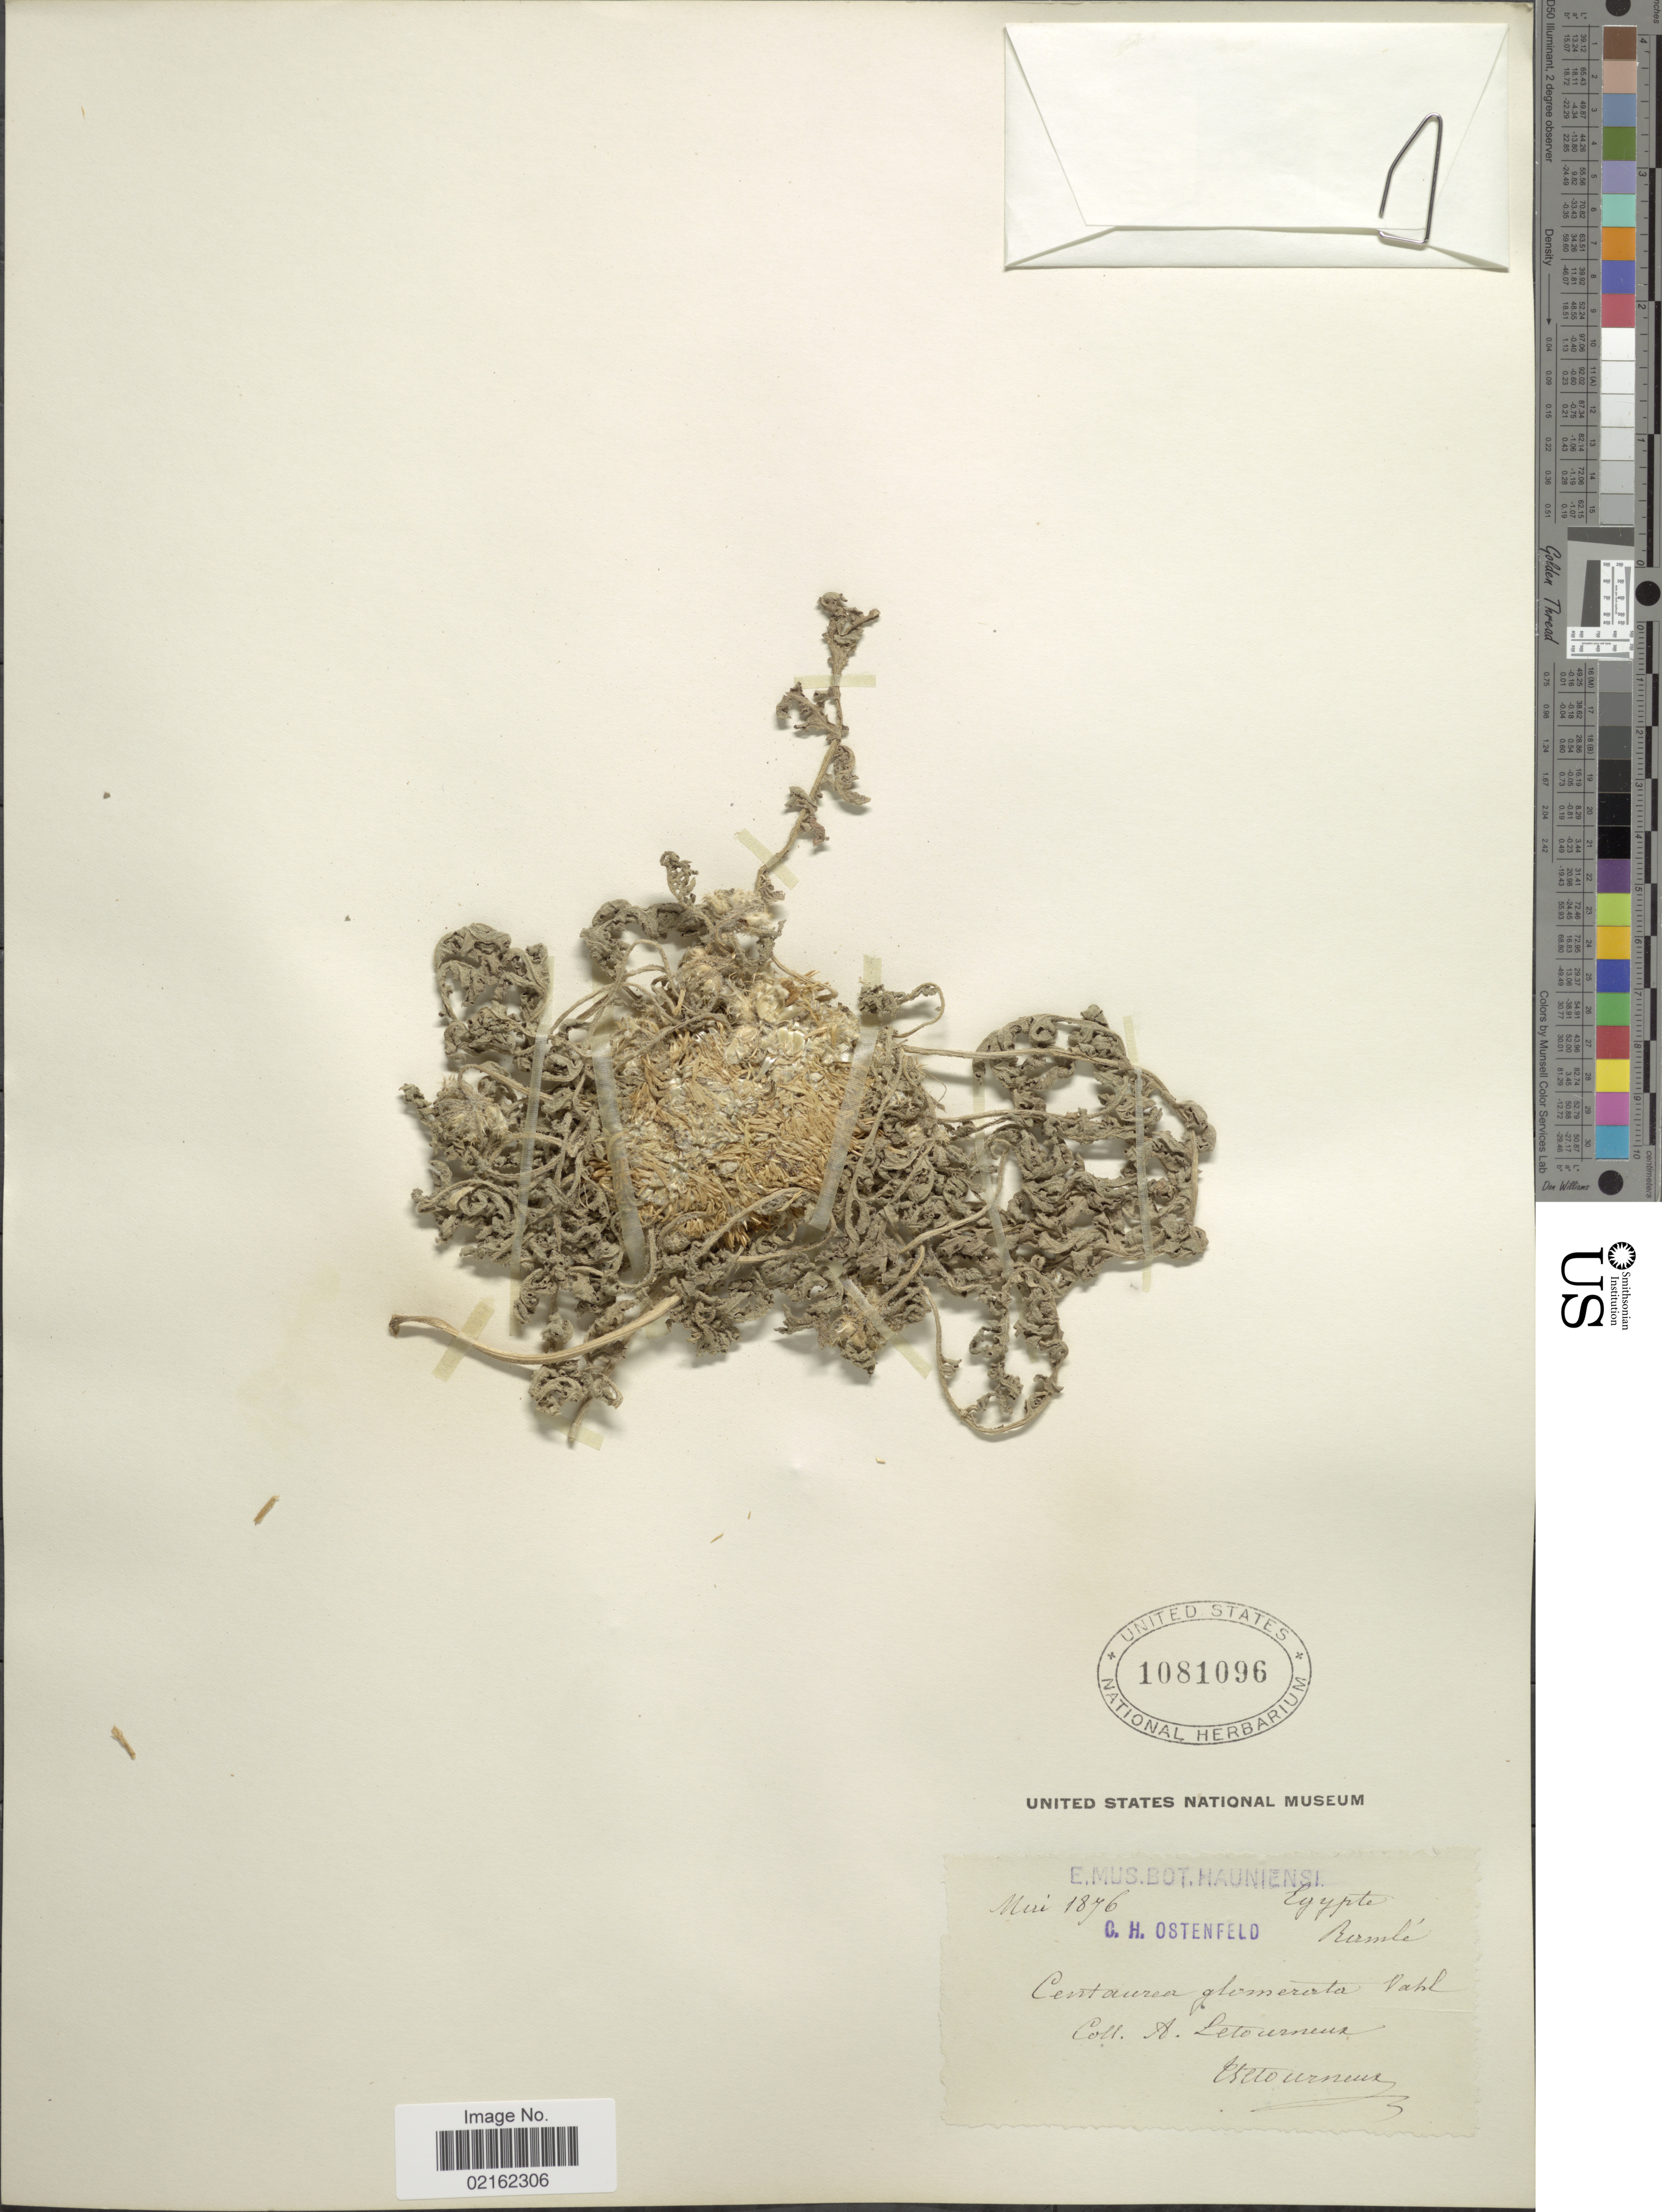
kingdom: Plantae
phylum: Tracheophyta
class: Magnoliopsida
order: Asterales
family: Asteraceae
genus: Centaurea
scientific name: Centaurea glomerata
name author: Vahl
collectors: A. Letourneux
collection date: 1876-05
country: Egypt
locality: Ramle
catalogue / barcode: US 1081096